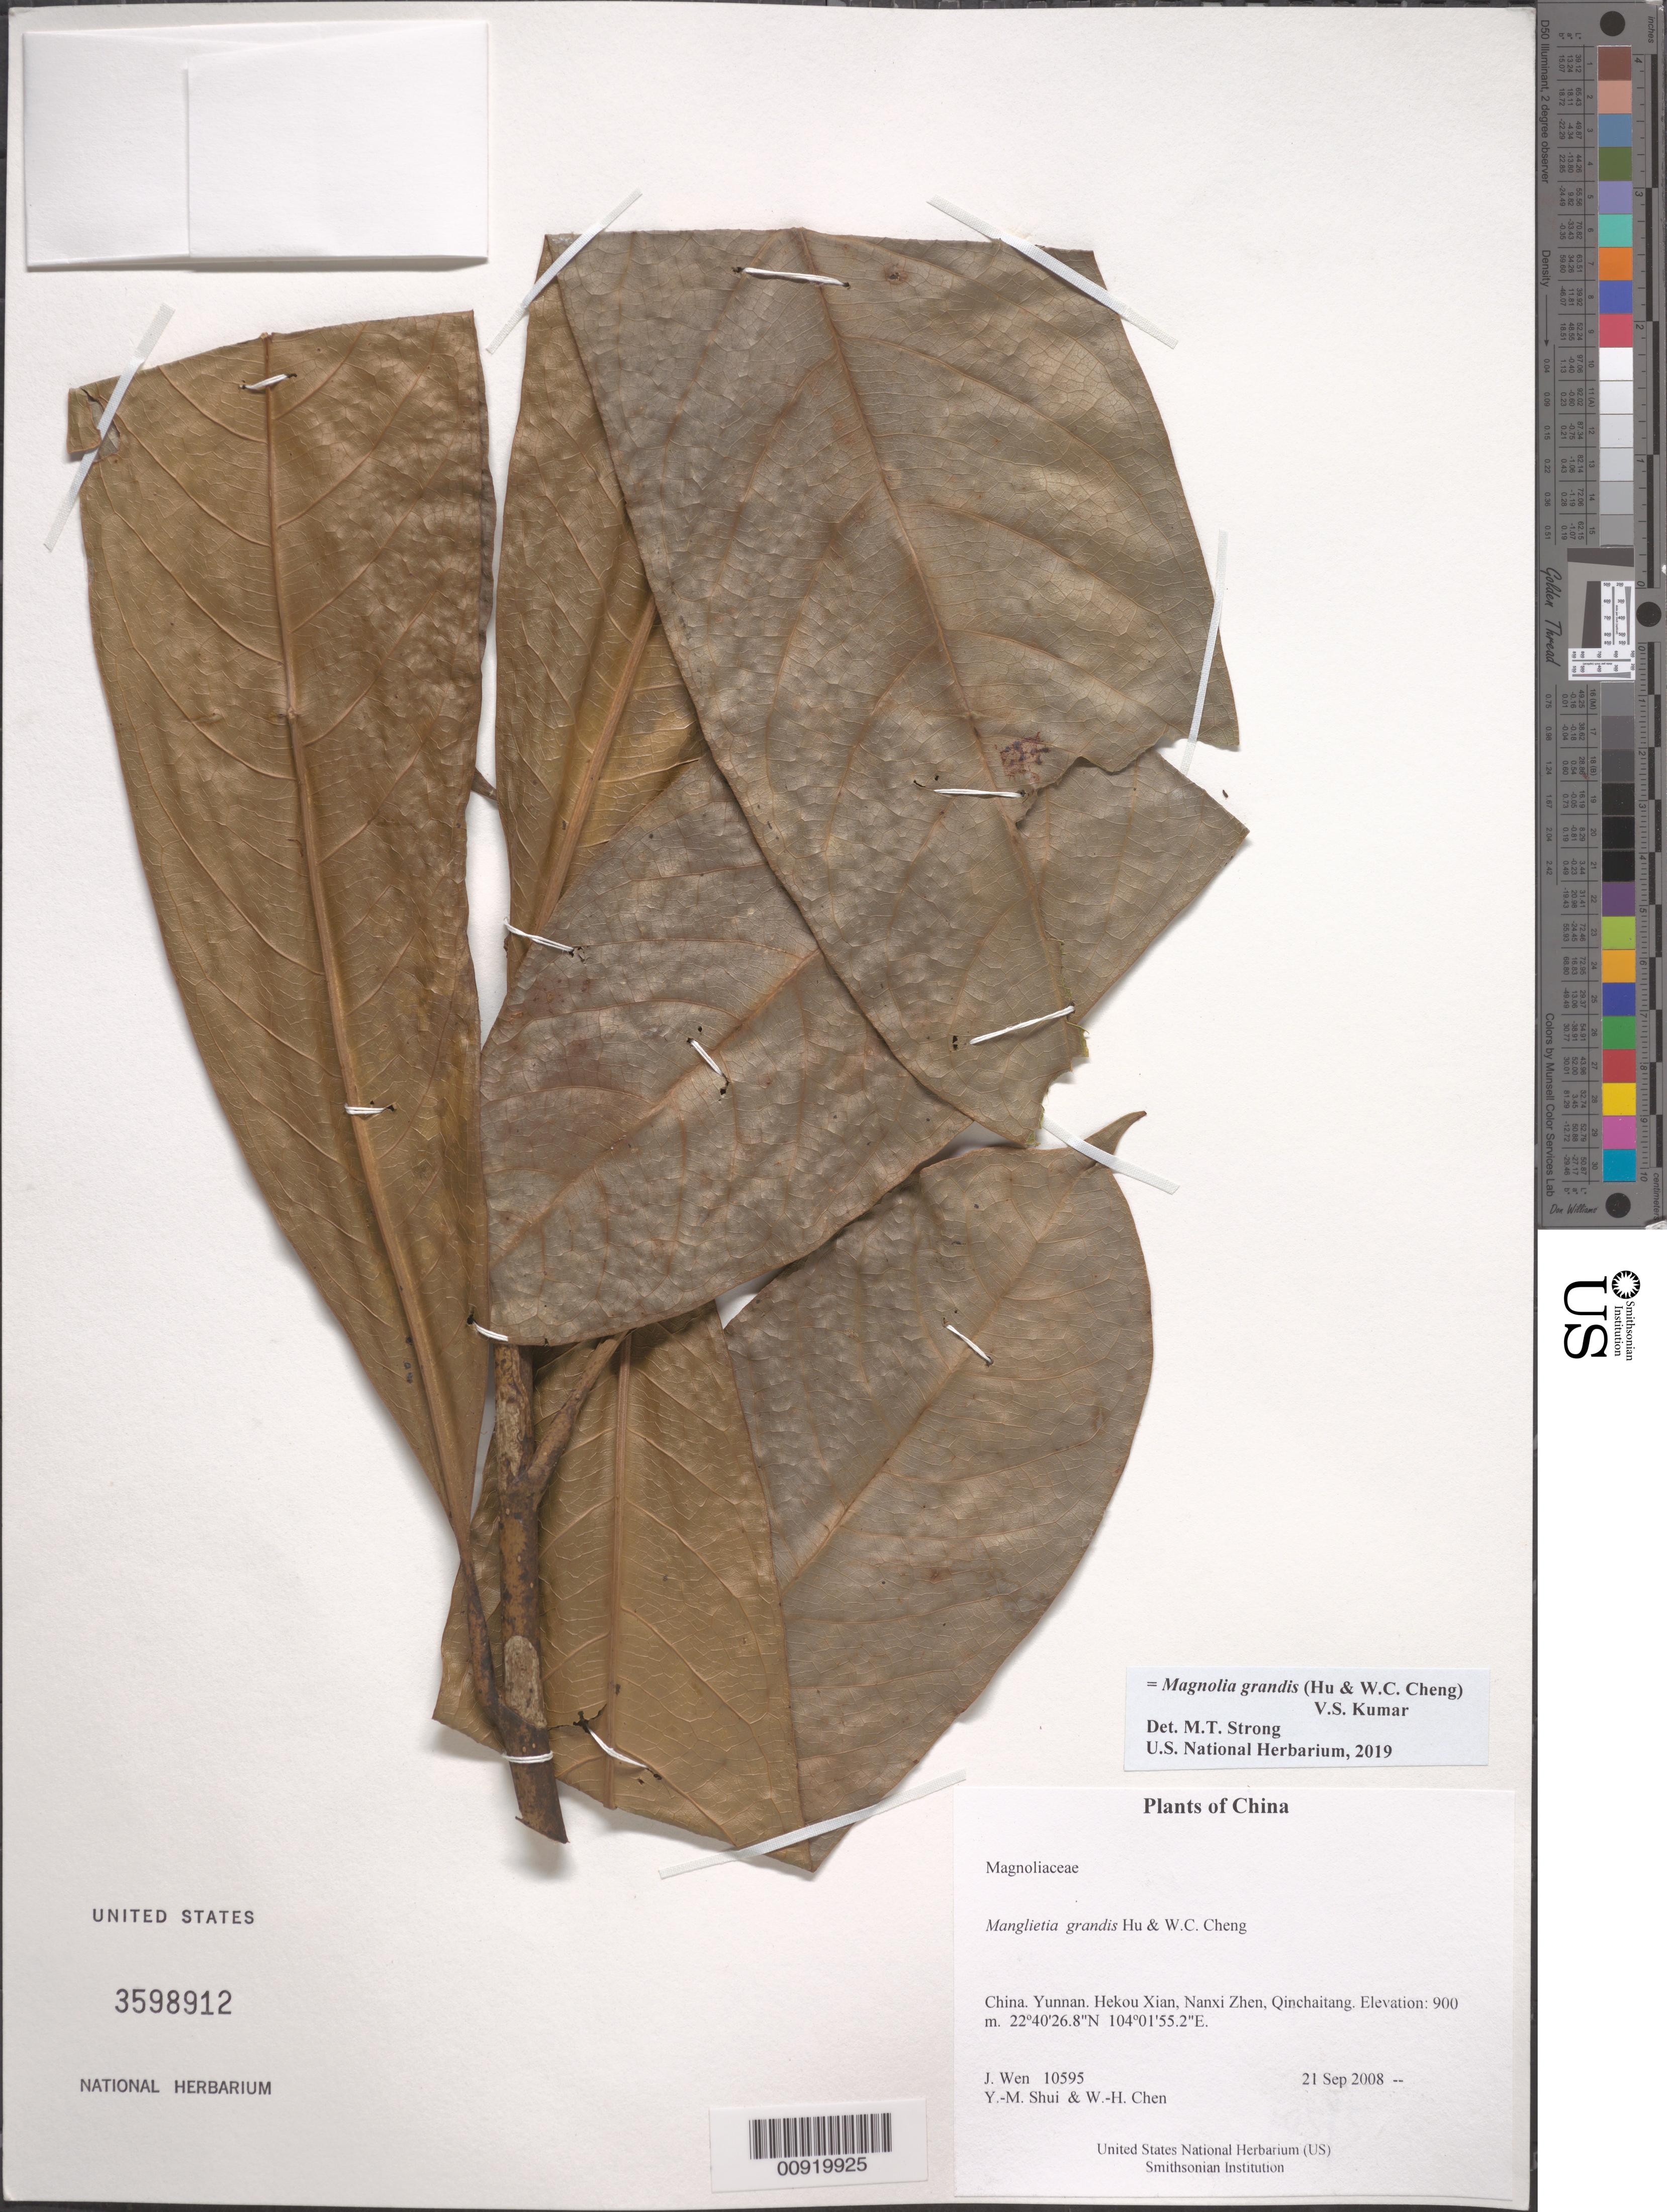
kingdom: Plantae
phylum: Tracheophyta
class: Magnoliopsida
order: Magnoliales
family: Magnoliaceae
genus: Magnolia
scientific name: Magnolia grandis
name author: (Hu & W.C. Cheng) V.S. Kumar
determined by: Strong, Mark T., (BOT), Smithsonian Institution - National Museum of Natural History (UNITED STATES)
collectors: J. Wen, Y. Shui & W. Chen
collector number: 10595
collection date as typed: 21 Sep 2008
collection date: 2008-09-21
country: China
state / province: Yunnan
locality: Hekou Xian, Nanxi Zhen, Qinchaitang.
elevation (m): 900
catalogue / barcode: US 3598912